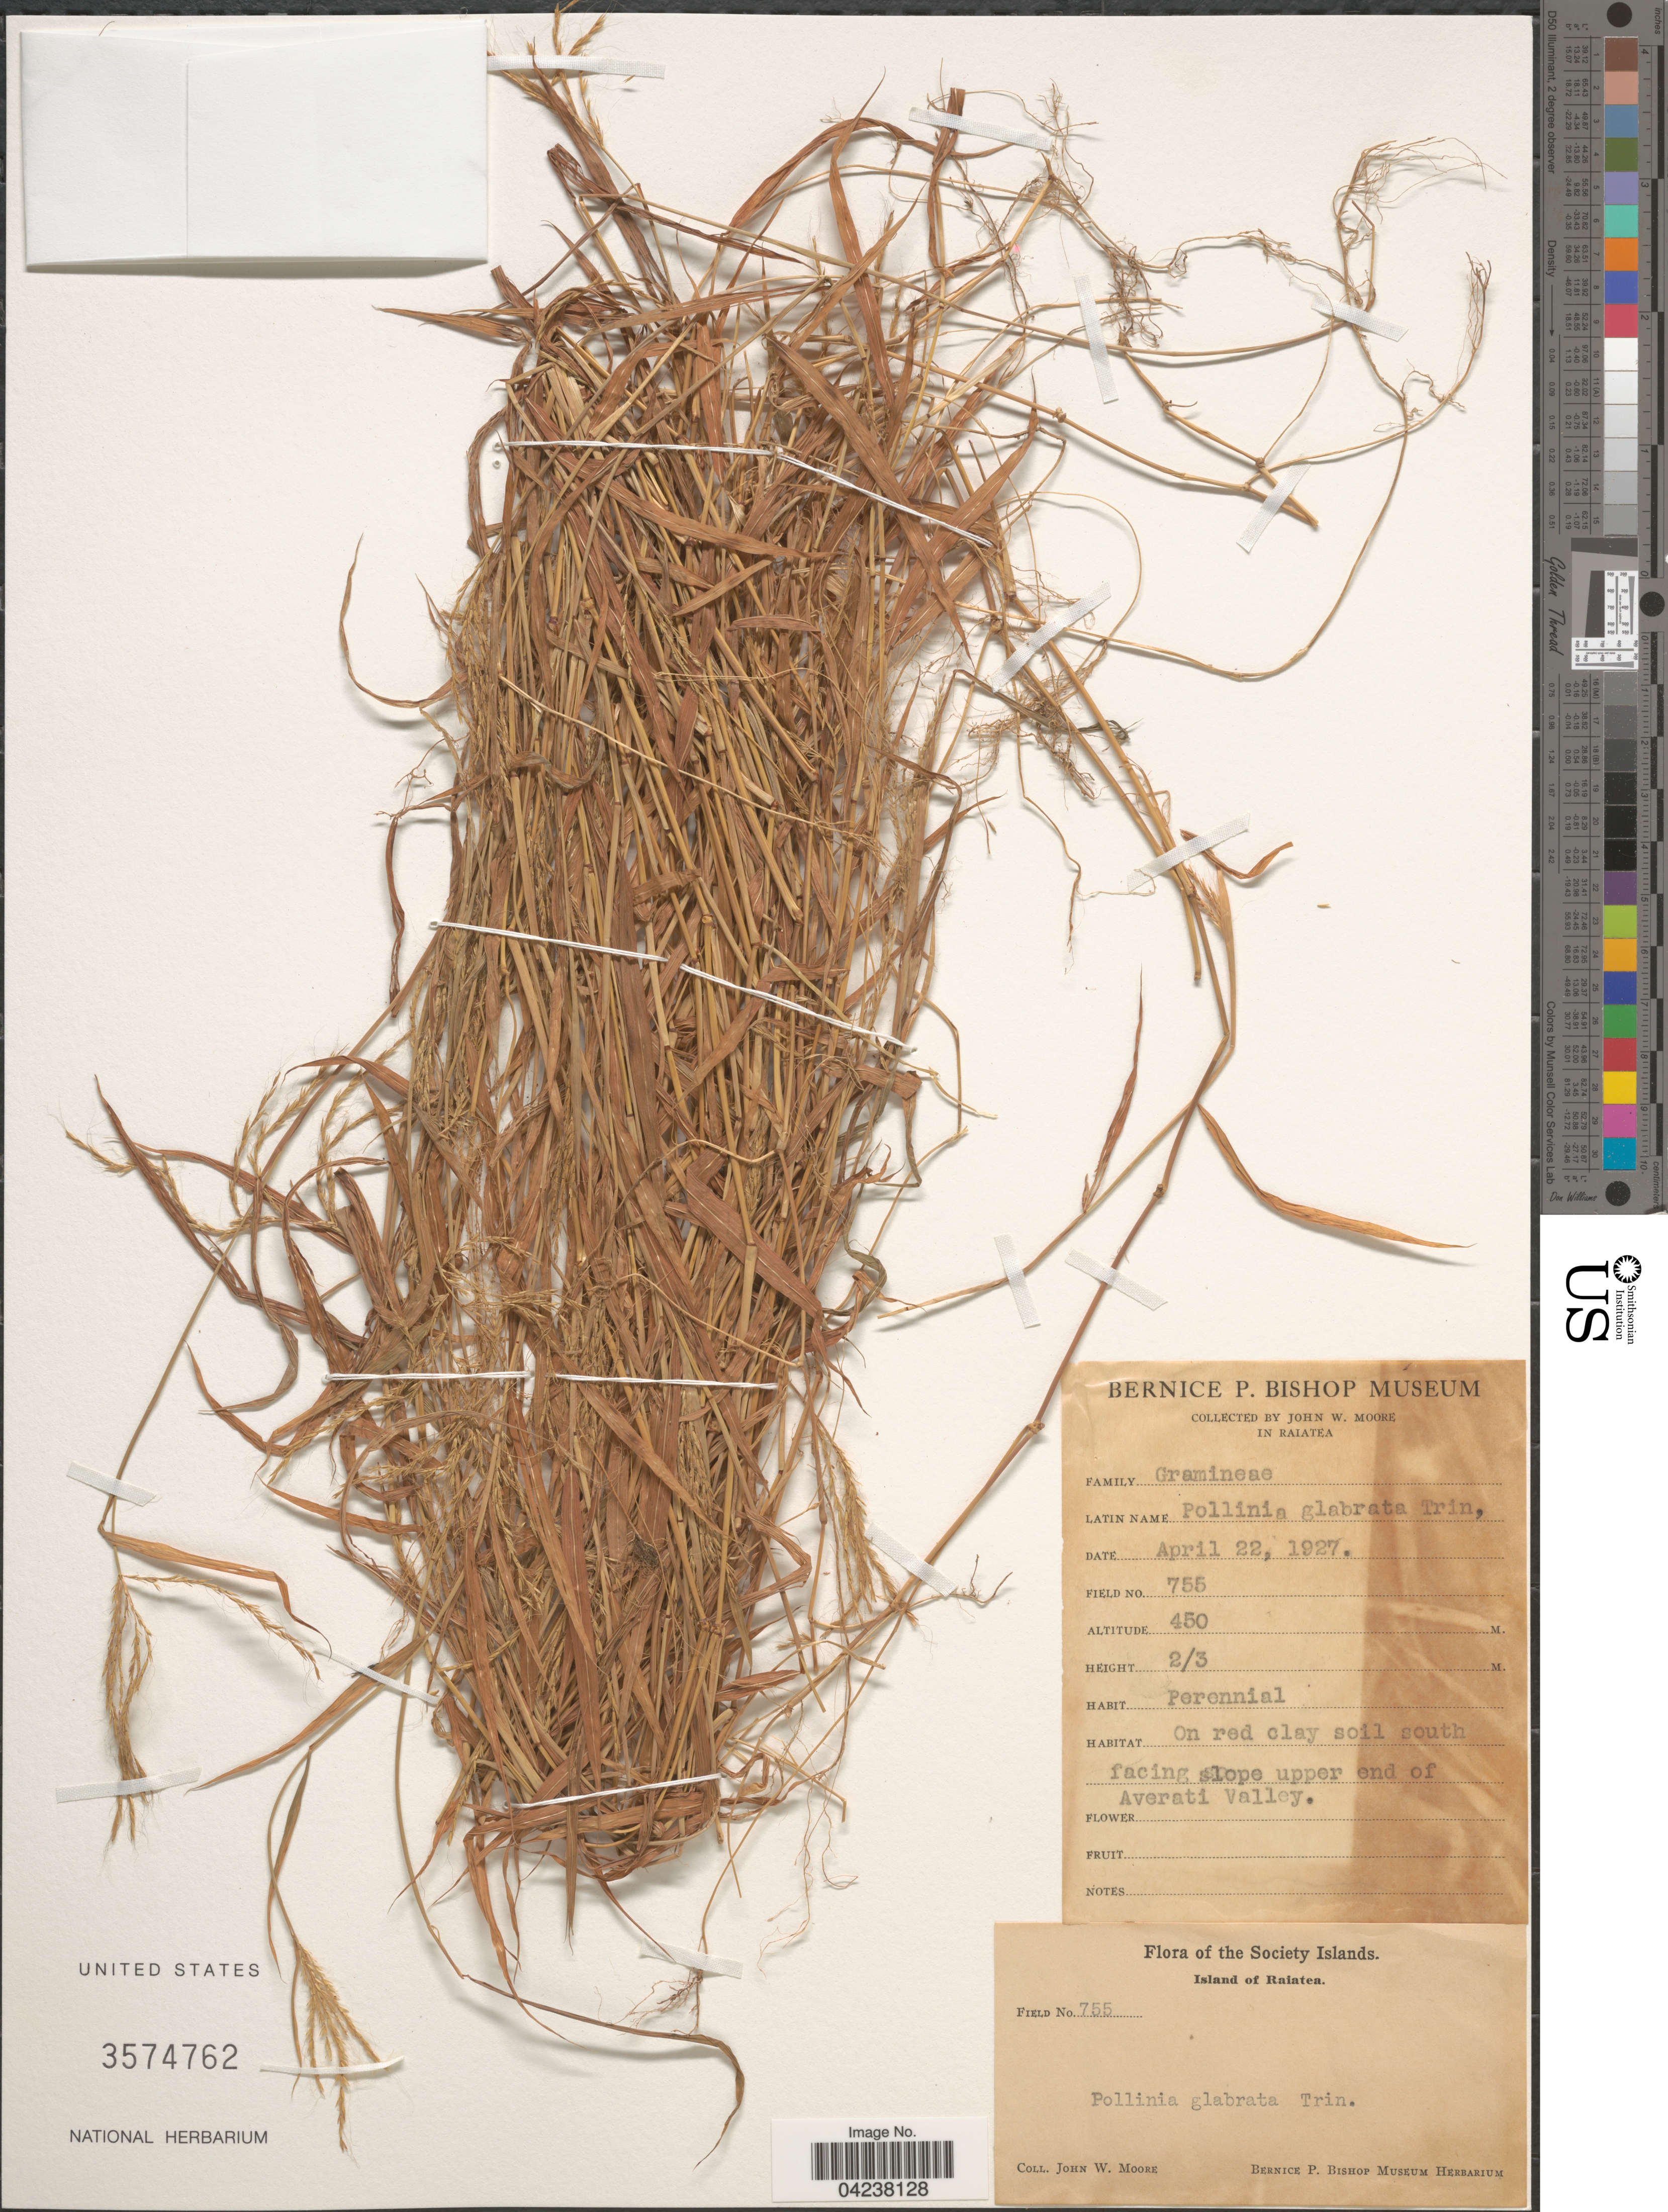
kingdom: Plantae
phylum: Tracheophyta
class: Liliopsida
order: Poales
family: Poaceae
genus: Microstegium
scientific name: Microstegium glabratum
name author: (Trin.) Camus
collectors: J. Moore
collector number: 755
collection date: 1927-04-22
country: French Polynesia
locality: Society Islands. Islands of Raiatea. On red clay soil south facing slope upper end of Averati Valley.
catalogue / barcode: US 3574762